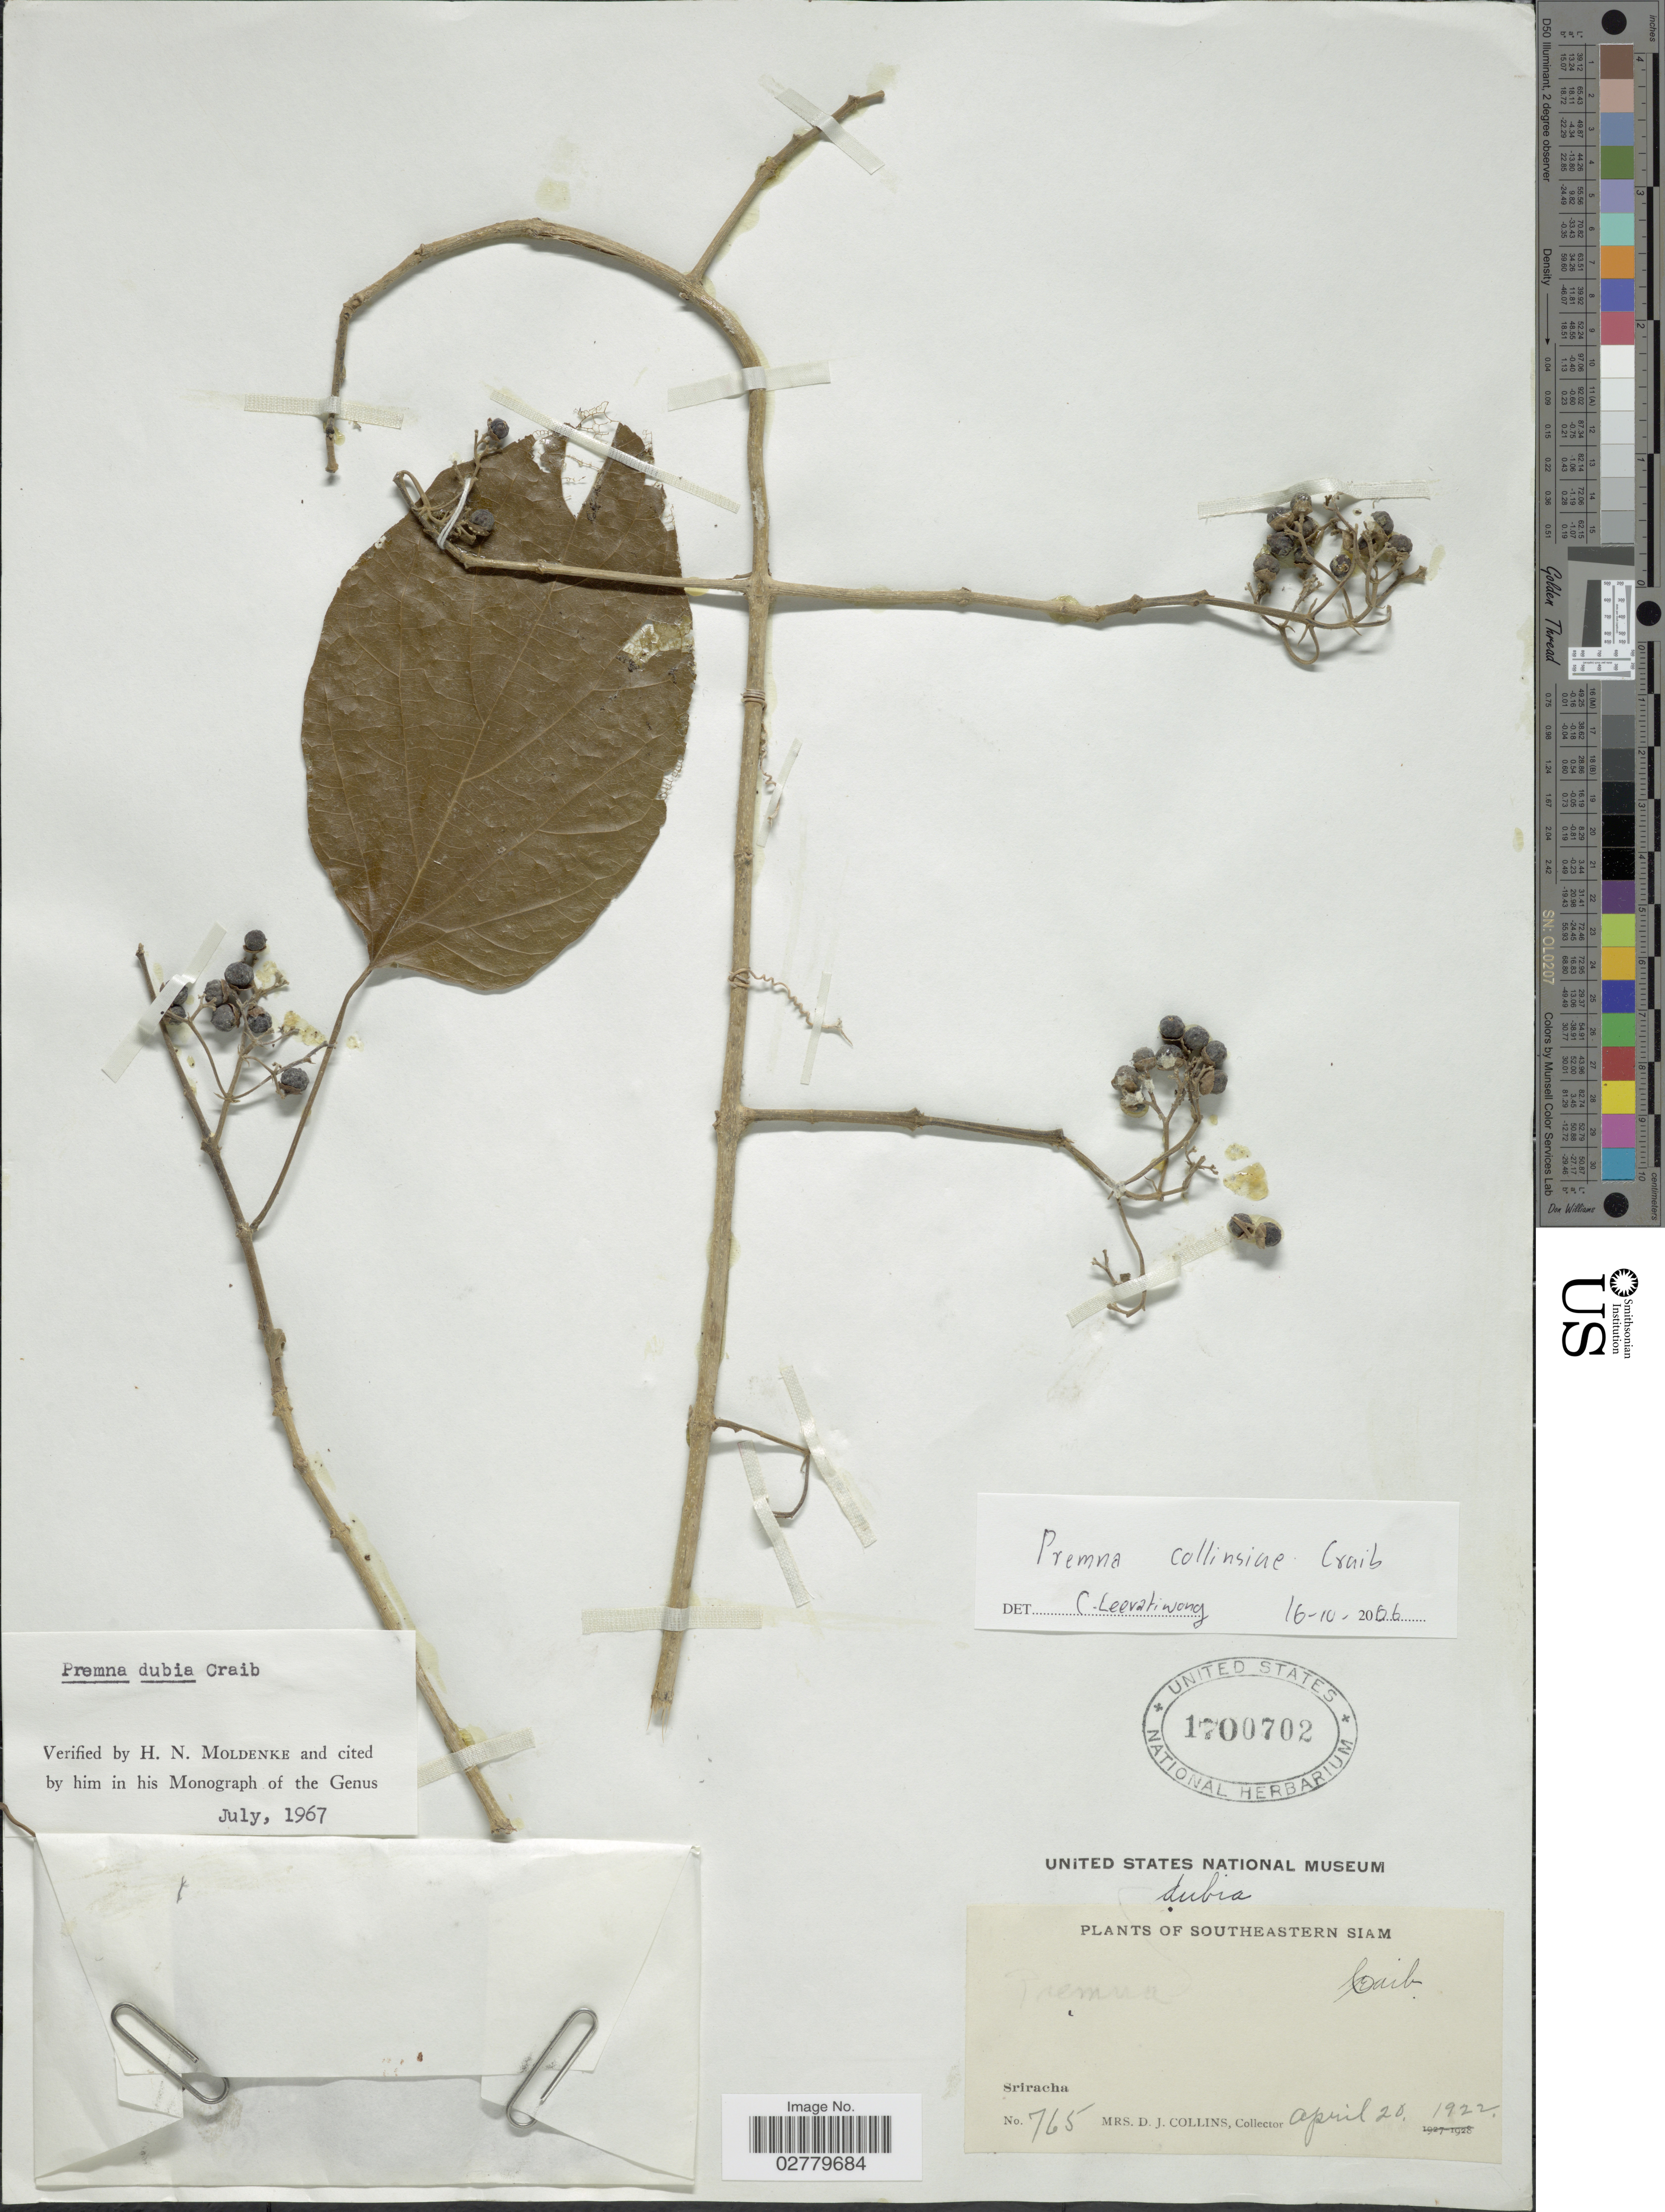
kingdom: Plantae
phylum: Tracheophyta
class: Magnoliopsida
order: Lamiales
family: Lamiaceae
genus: Premna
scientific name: Premna collinsae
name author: Craib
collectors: Mrs. D. J. Collins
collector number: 765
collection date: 1922-04-20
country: Thailand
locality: Southeastern Siam. Sriracha.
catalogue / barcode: US 1700702